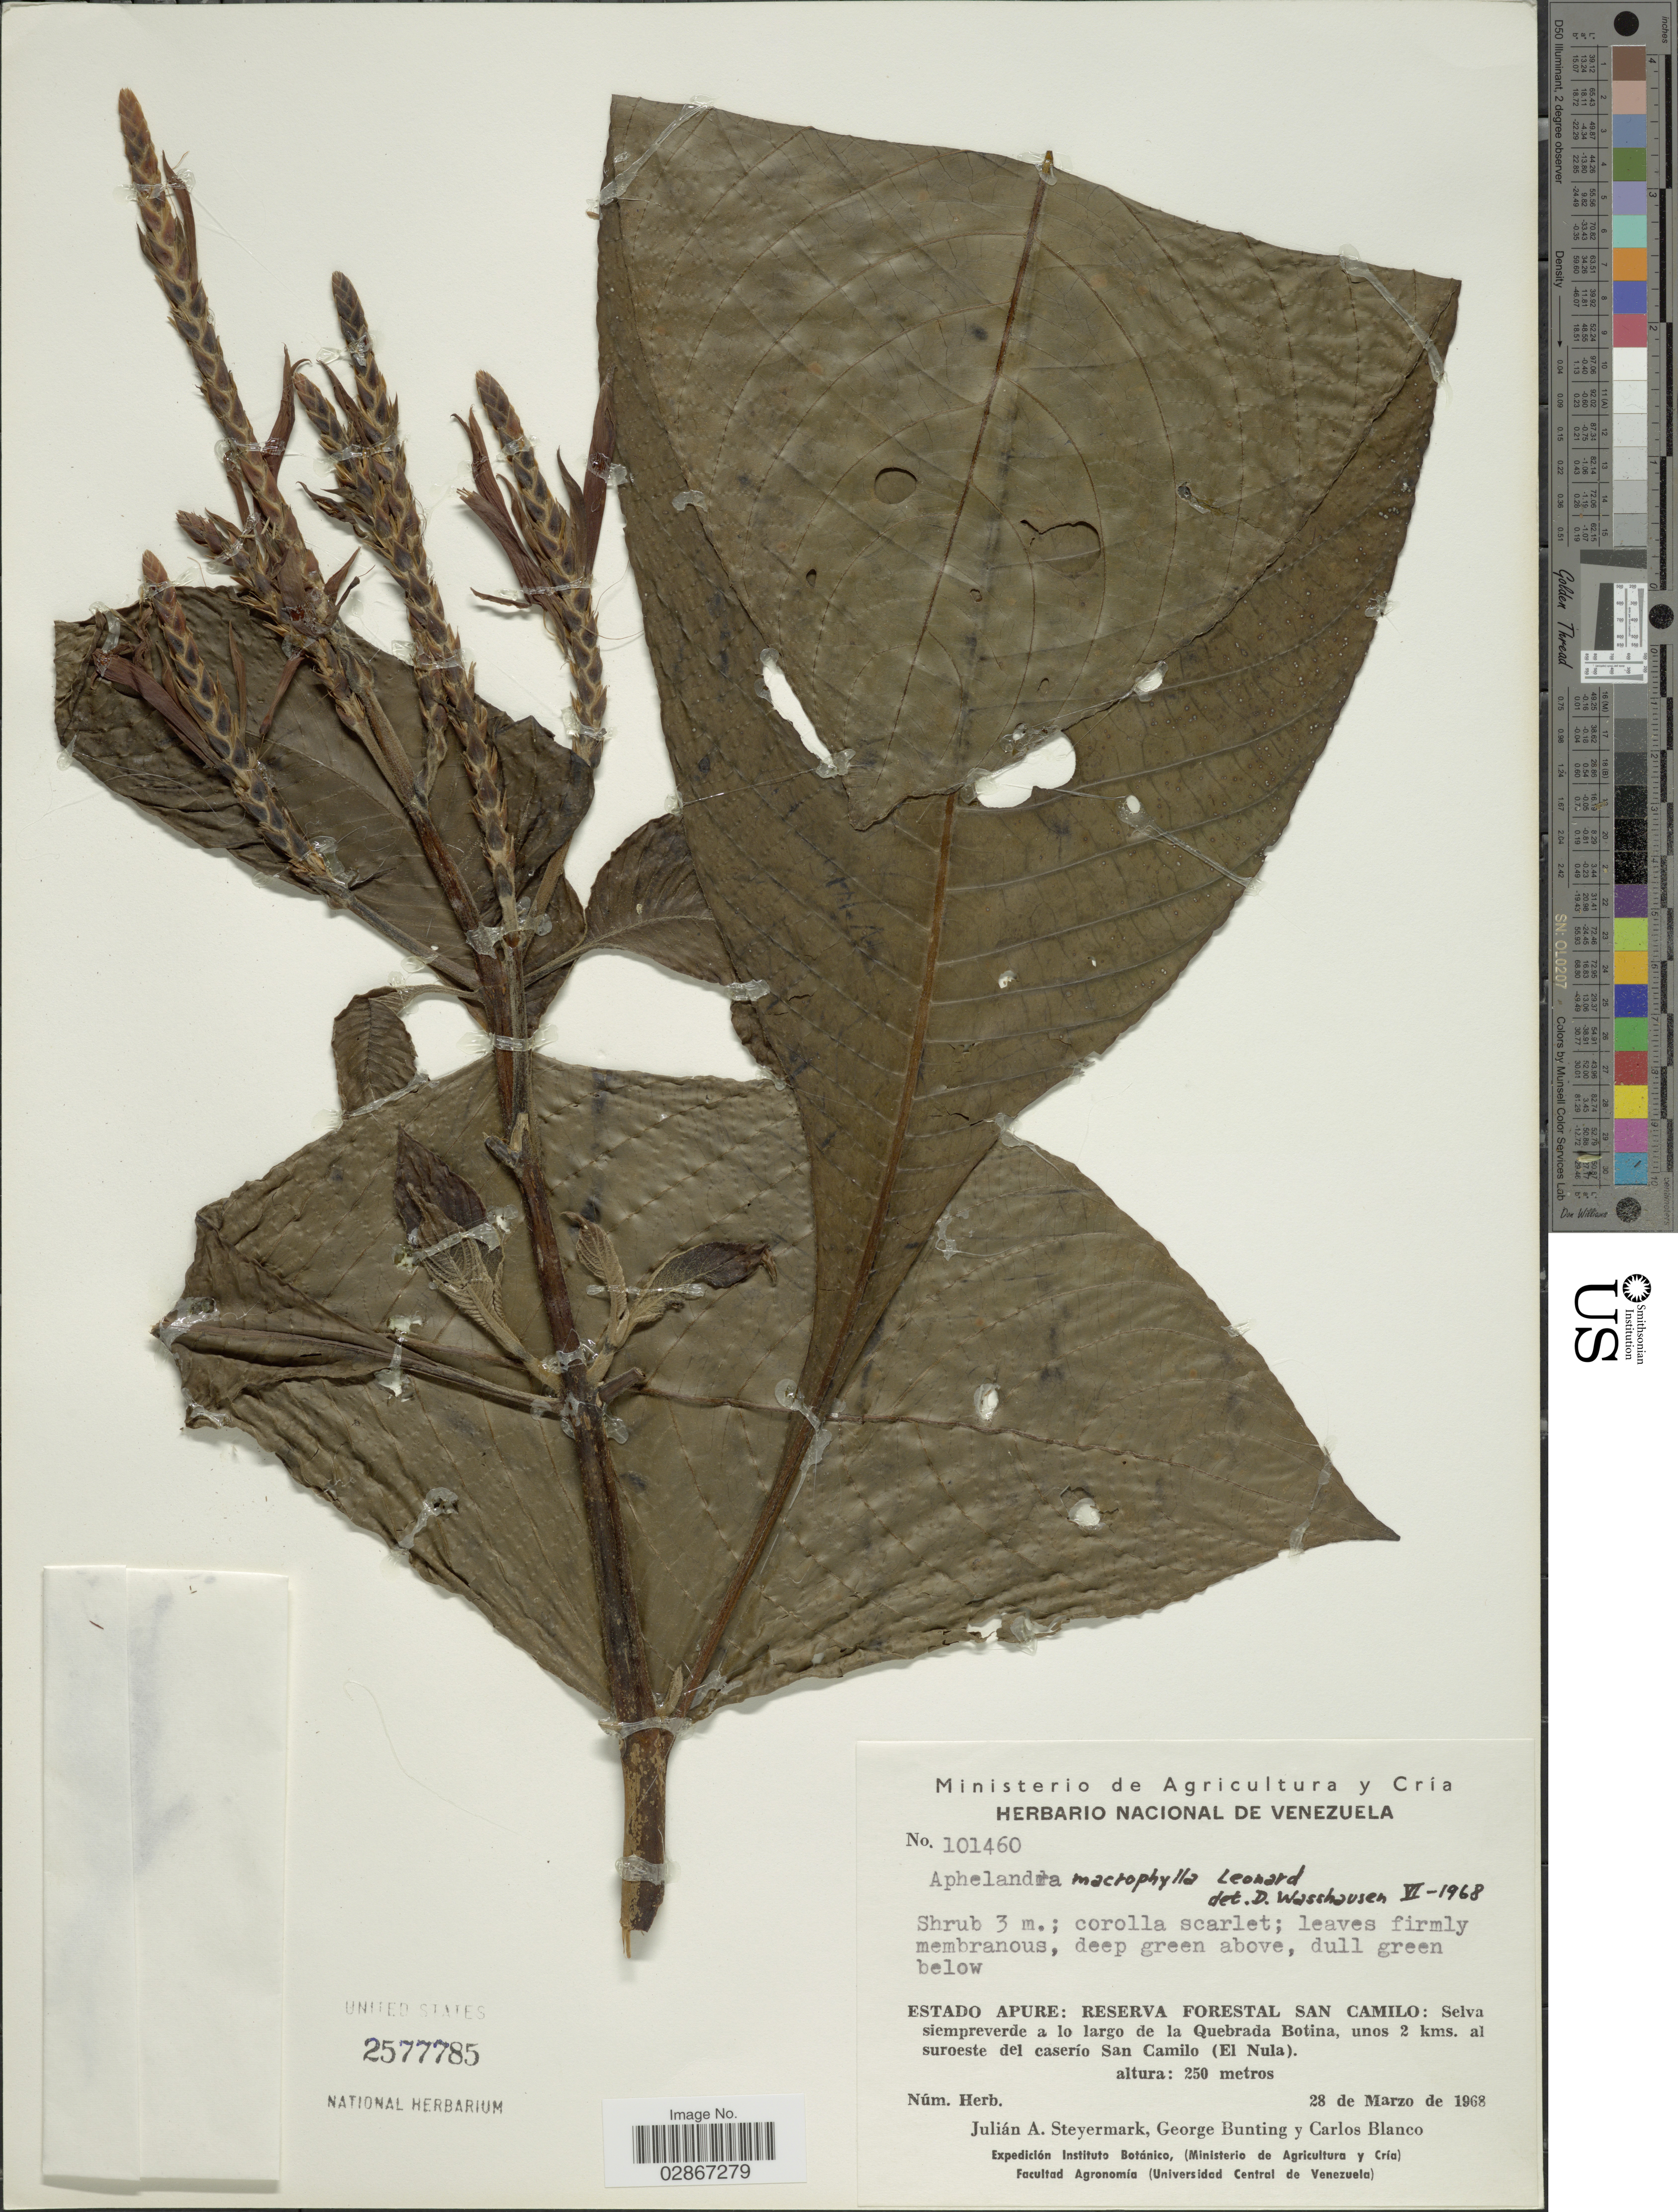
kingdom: Plantae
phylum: Tracheophyta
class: Magnoliopsida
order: Lamiales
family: Acanthaceae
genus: Aphelandra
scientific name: Aphelandra macrophylla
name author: Leonard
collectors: J. Steyermark, G. S. Bunting & C. Blanco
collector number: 101460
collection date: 1968-03-28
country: Venezuela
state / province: Apure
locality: Reserva Forestal San Camilo: Selva siempreverde a lo largo de la Quebrada Botina, unos 2 kms. al suroeste del caserío San Camilo (El Nula).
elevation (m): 250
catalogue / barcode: US 2577785